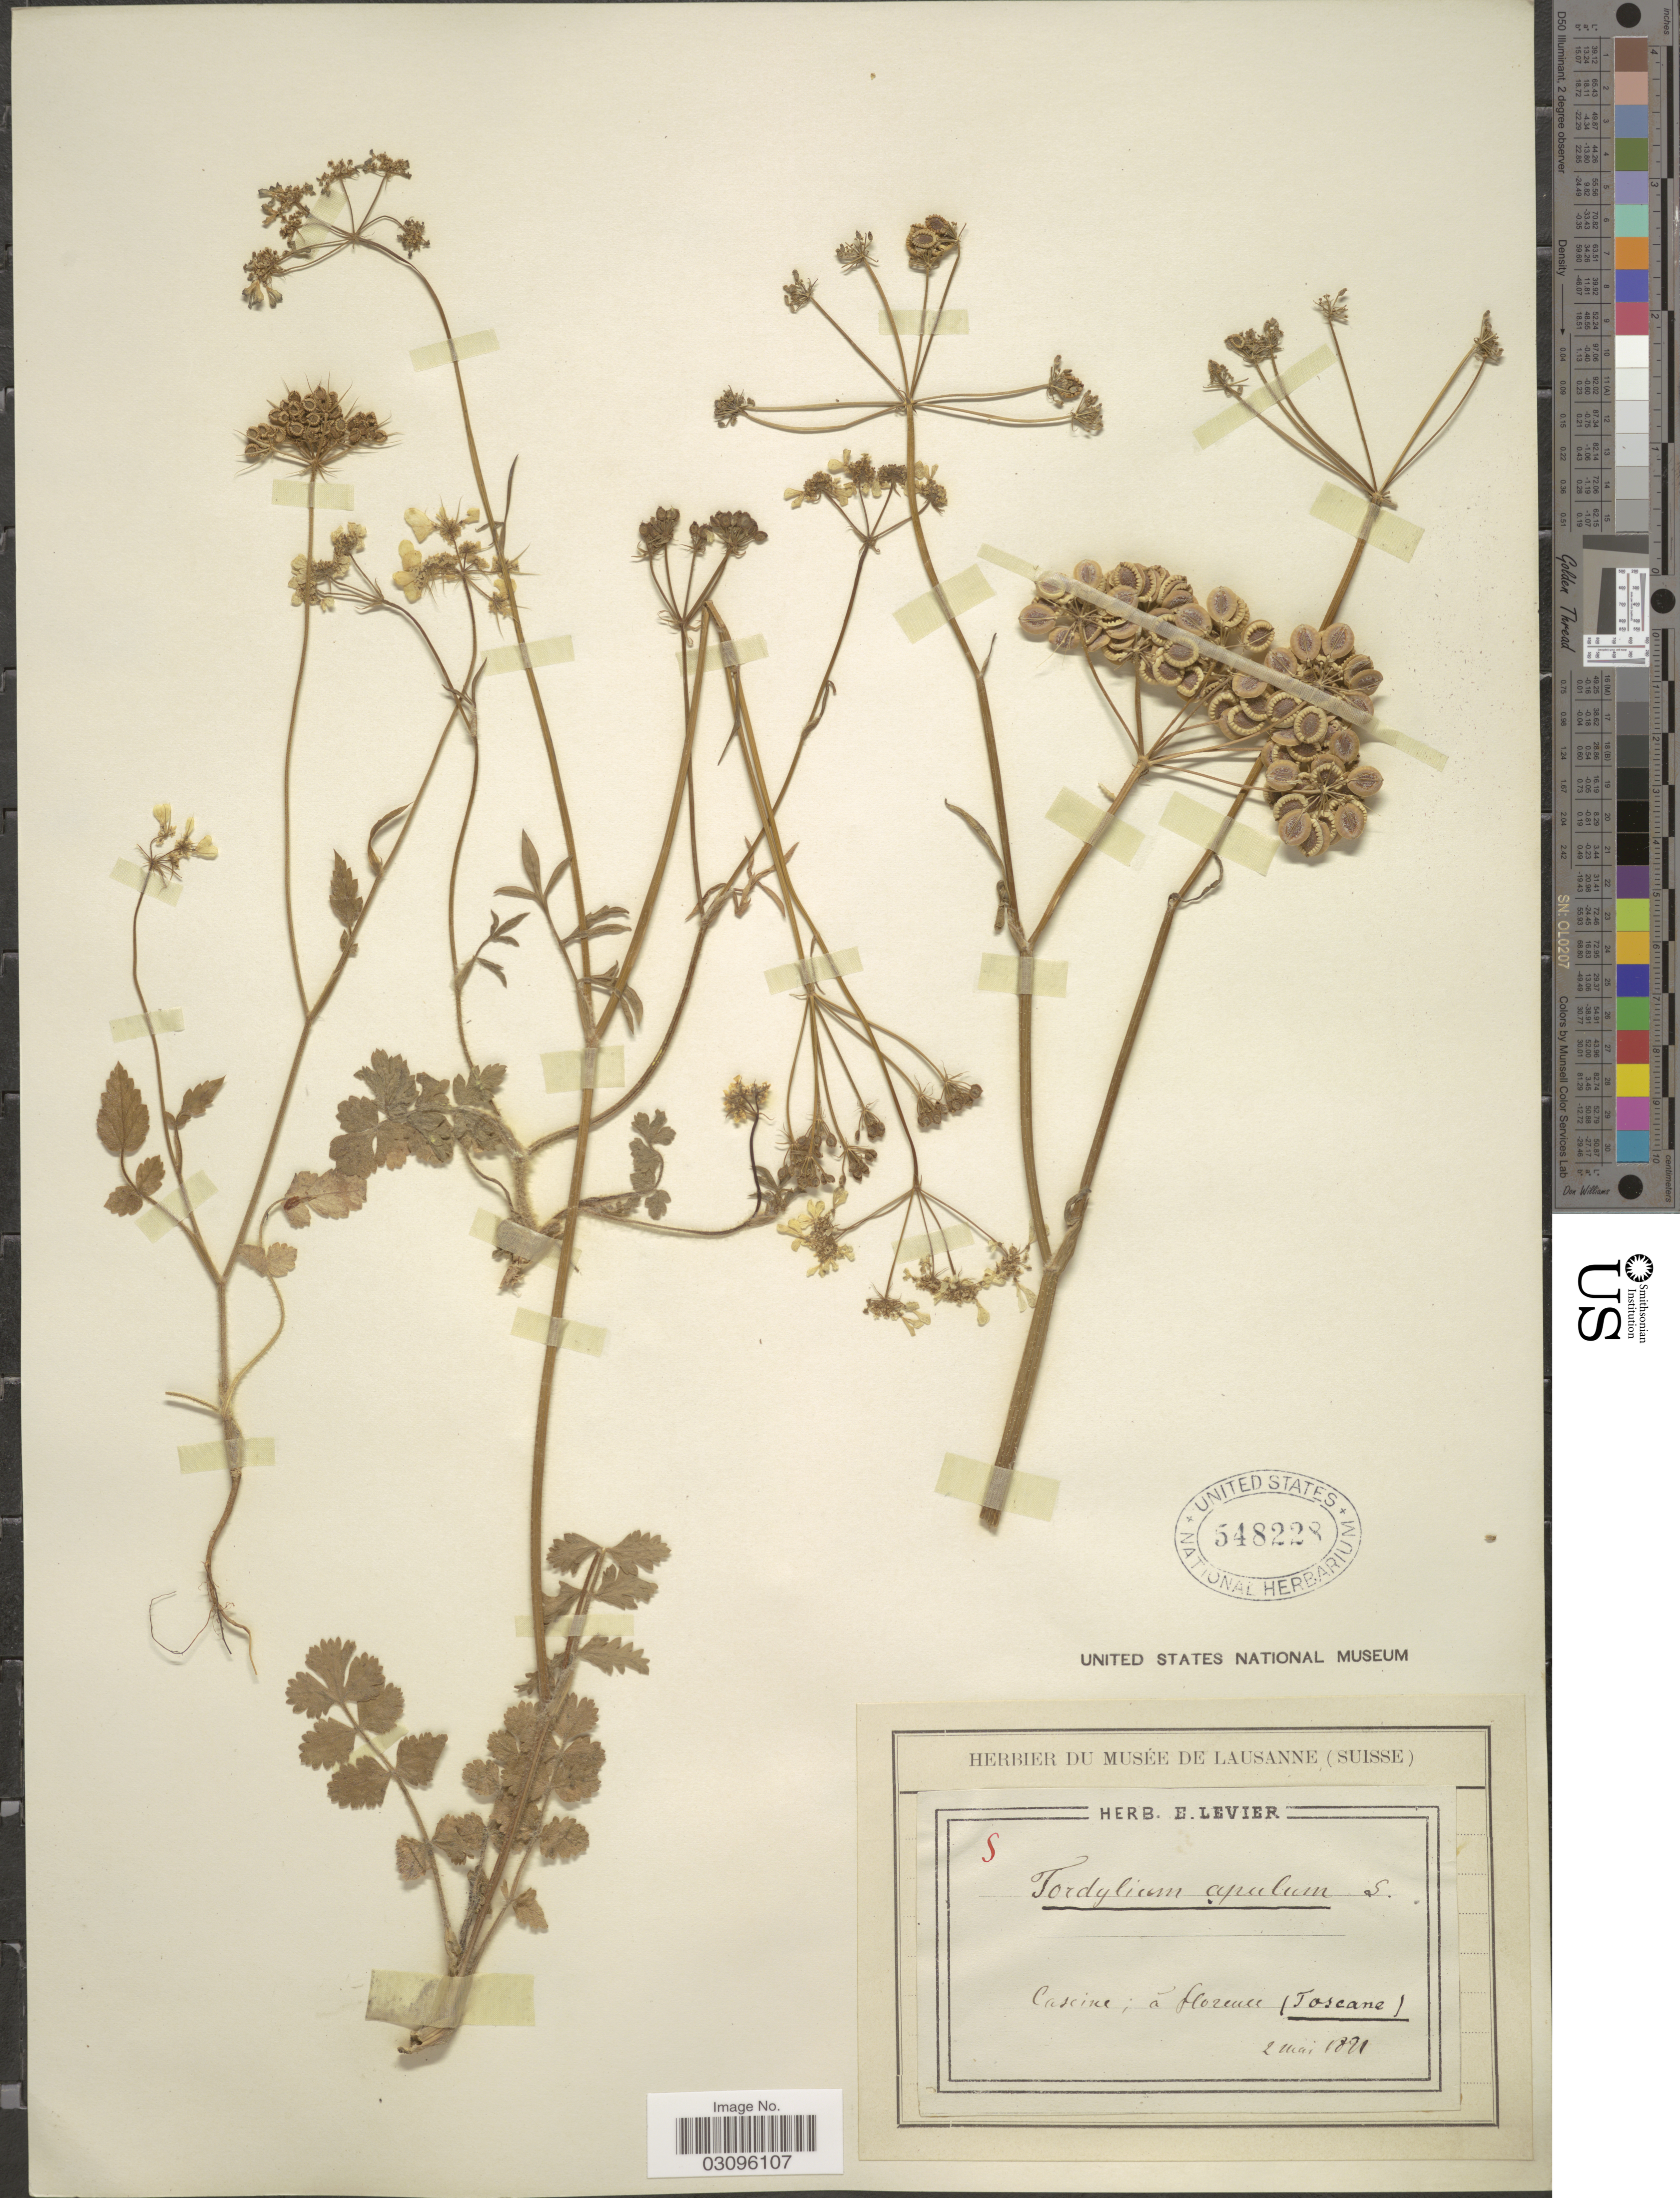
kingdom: Plantae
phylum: Tracheophyta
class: Magnoliopsida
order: Apiales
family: Apiaceae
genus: Tordylium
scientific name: Tordylium apulum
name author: L.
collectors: Ex herb. E. Levier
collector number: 8*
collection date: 1891-05-02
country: Italy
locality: Cascine: á florence (Toscane).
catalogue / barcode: US 548228